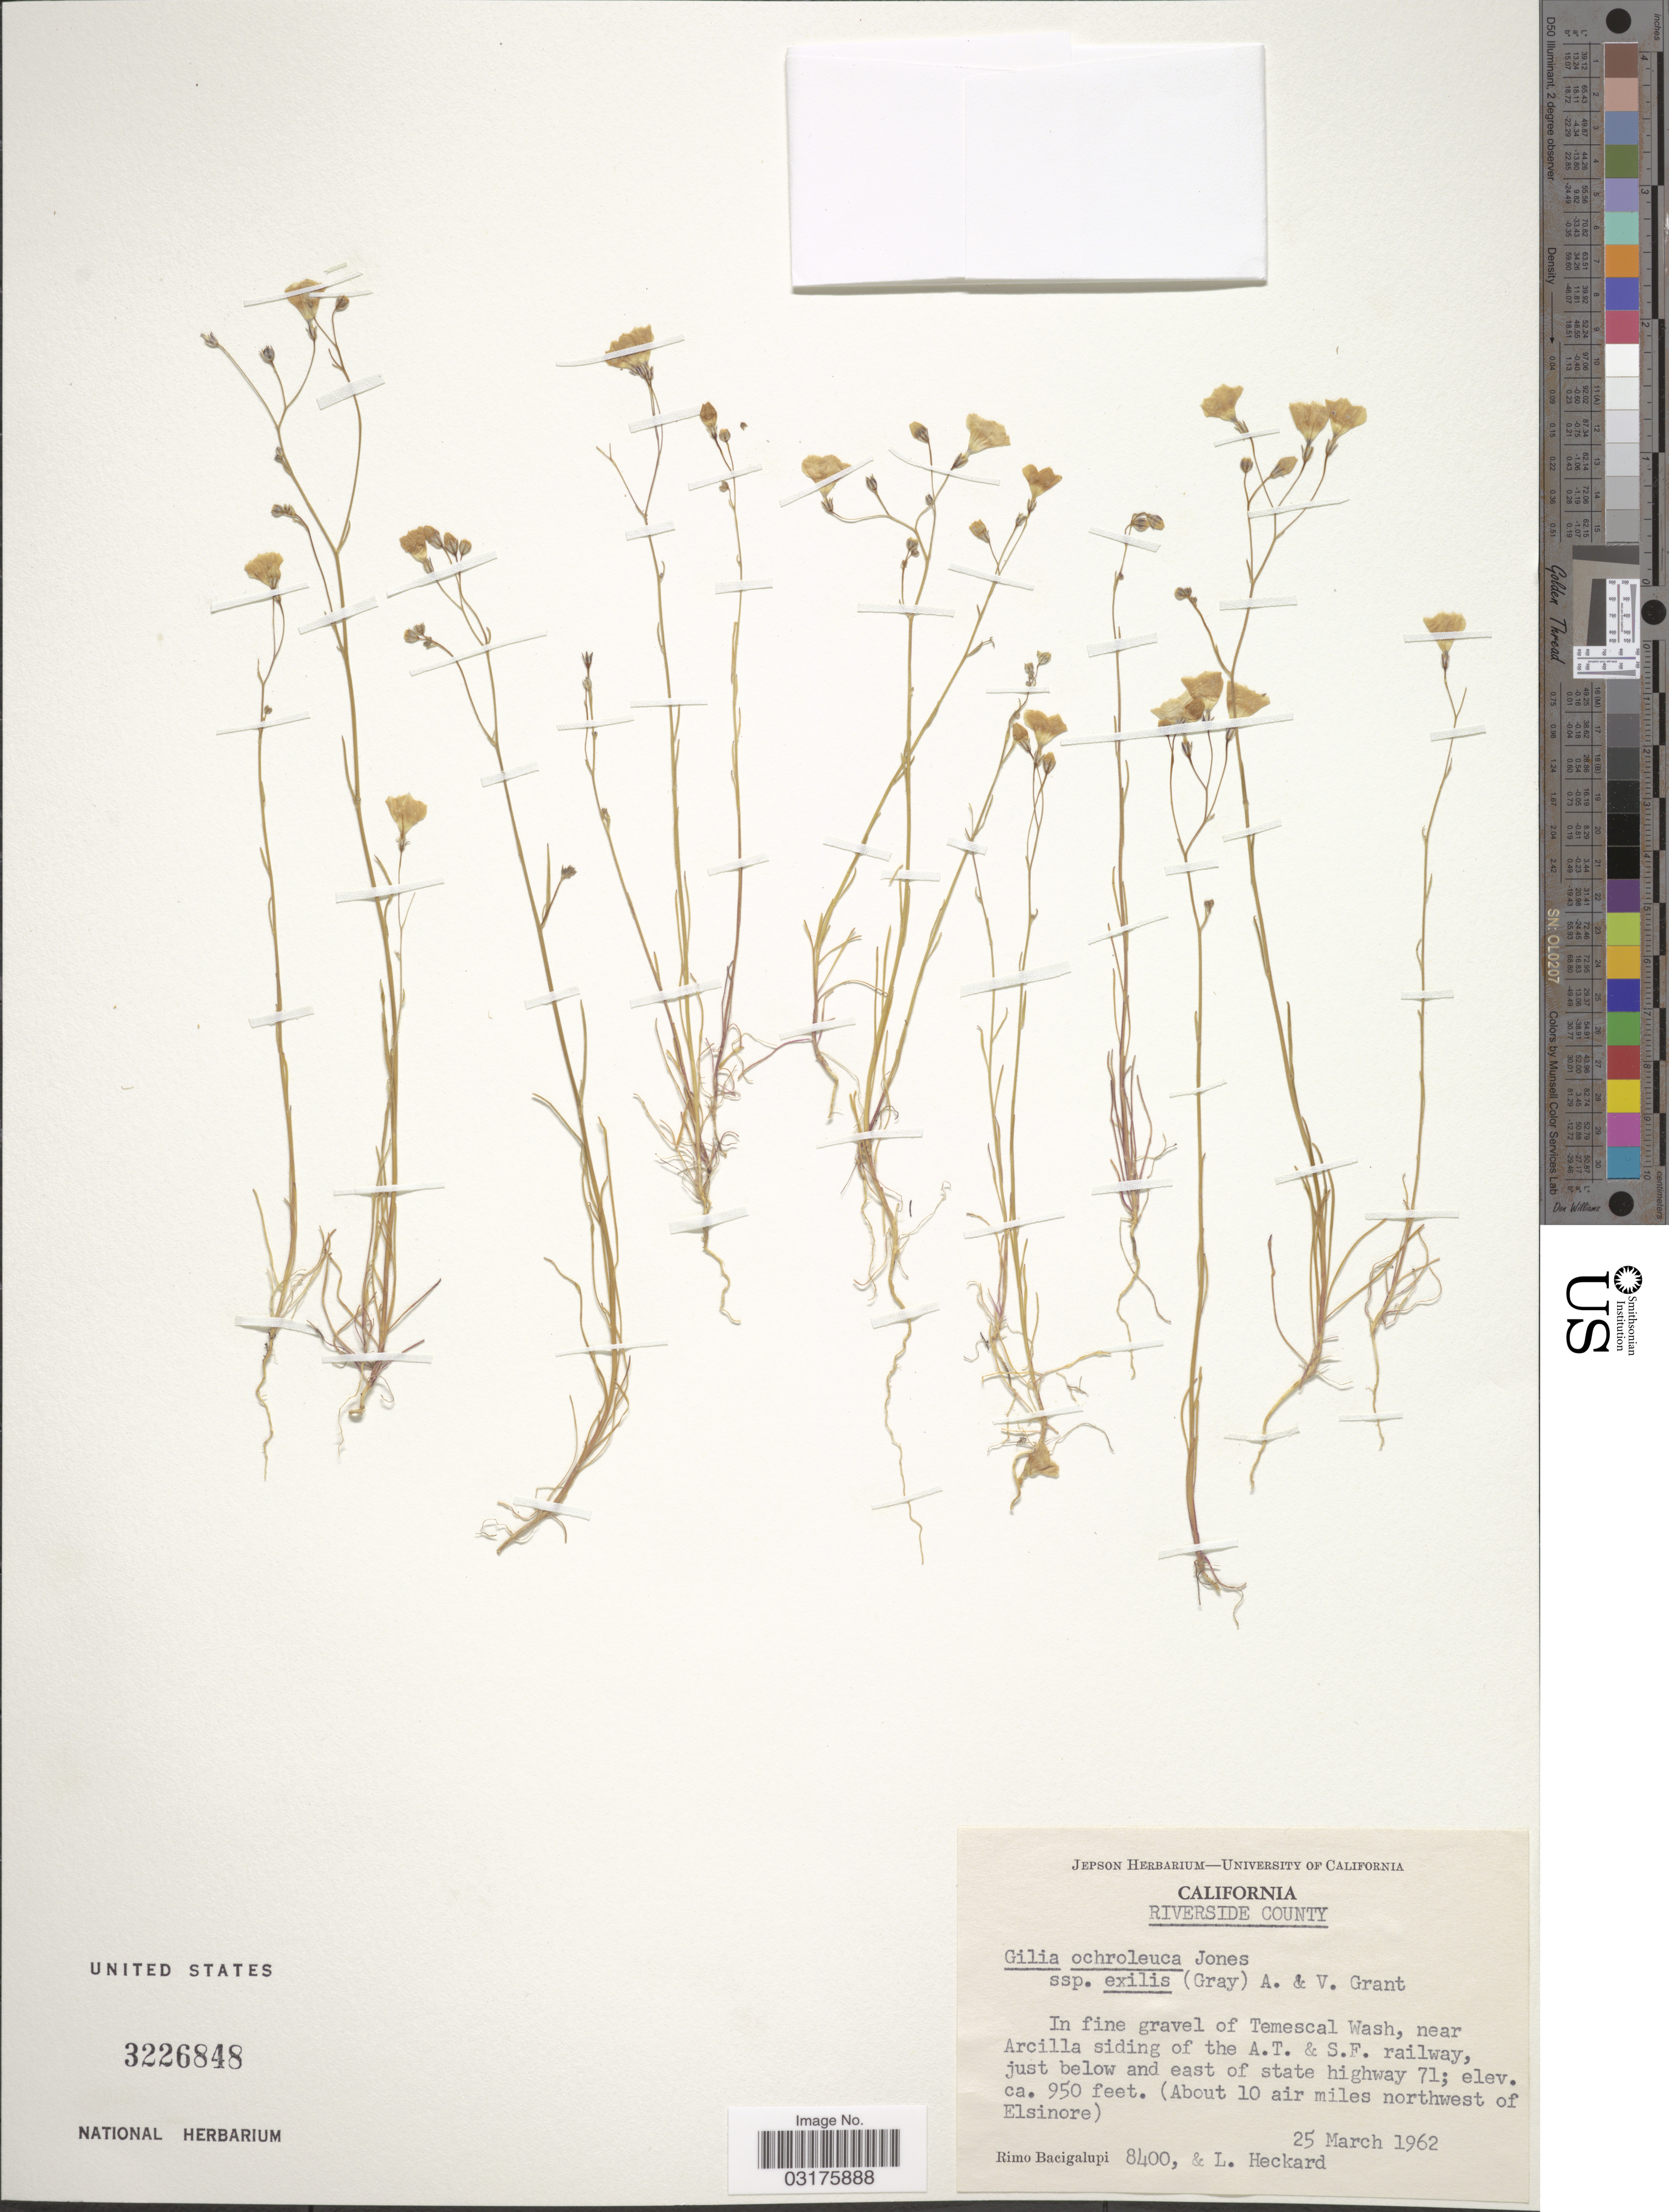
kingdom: Plantae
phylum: Tracheophyta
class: Magnoliopsida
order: Ericales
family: Polemoniaceae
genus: Gilia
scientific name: Gilia ochroleuca subsp. exilis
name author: M.E. Jones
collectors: R. Bacigalupi & L. R. Heckard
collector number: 8400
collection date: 1962-03-25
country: United States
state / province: California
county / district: Riverside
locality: Riverside County, In finge gravel of Temescal Wash, near Arcilla siding of the A.T. & S.F. railway, just below and east of state highway 71 (About 10 air miles northwest of Elsinore).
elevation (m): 290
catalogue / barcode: US 3226848